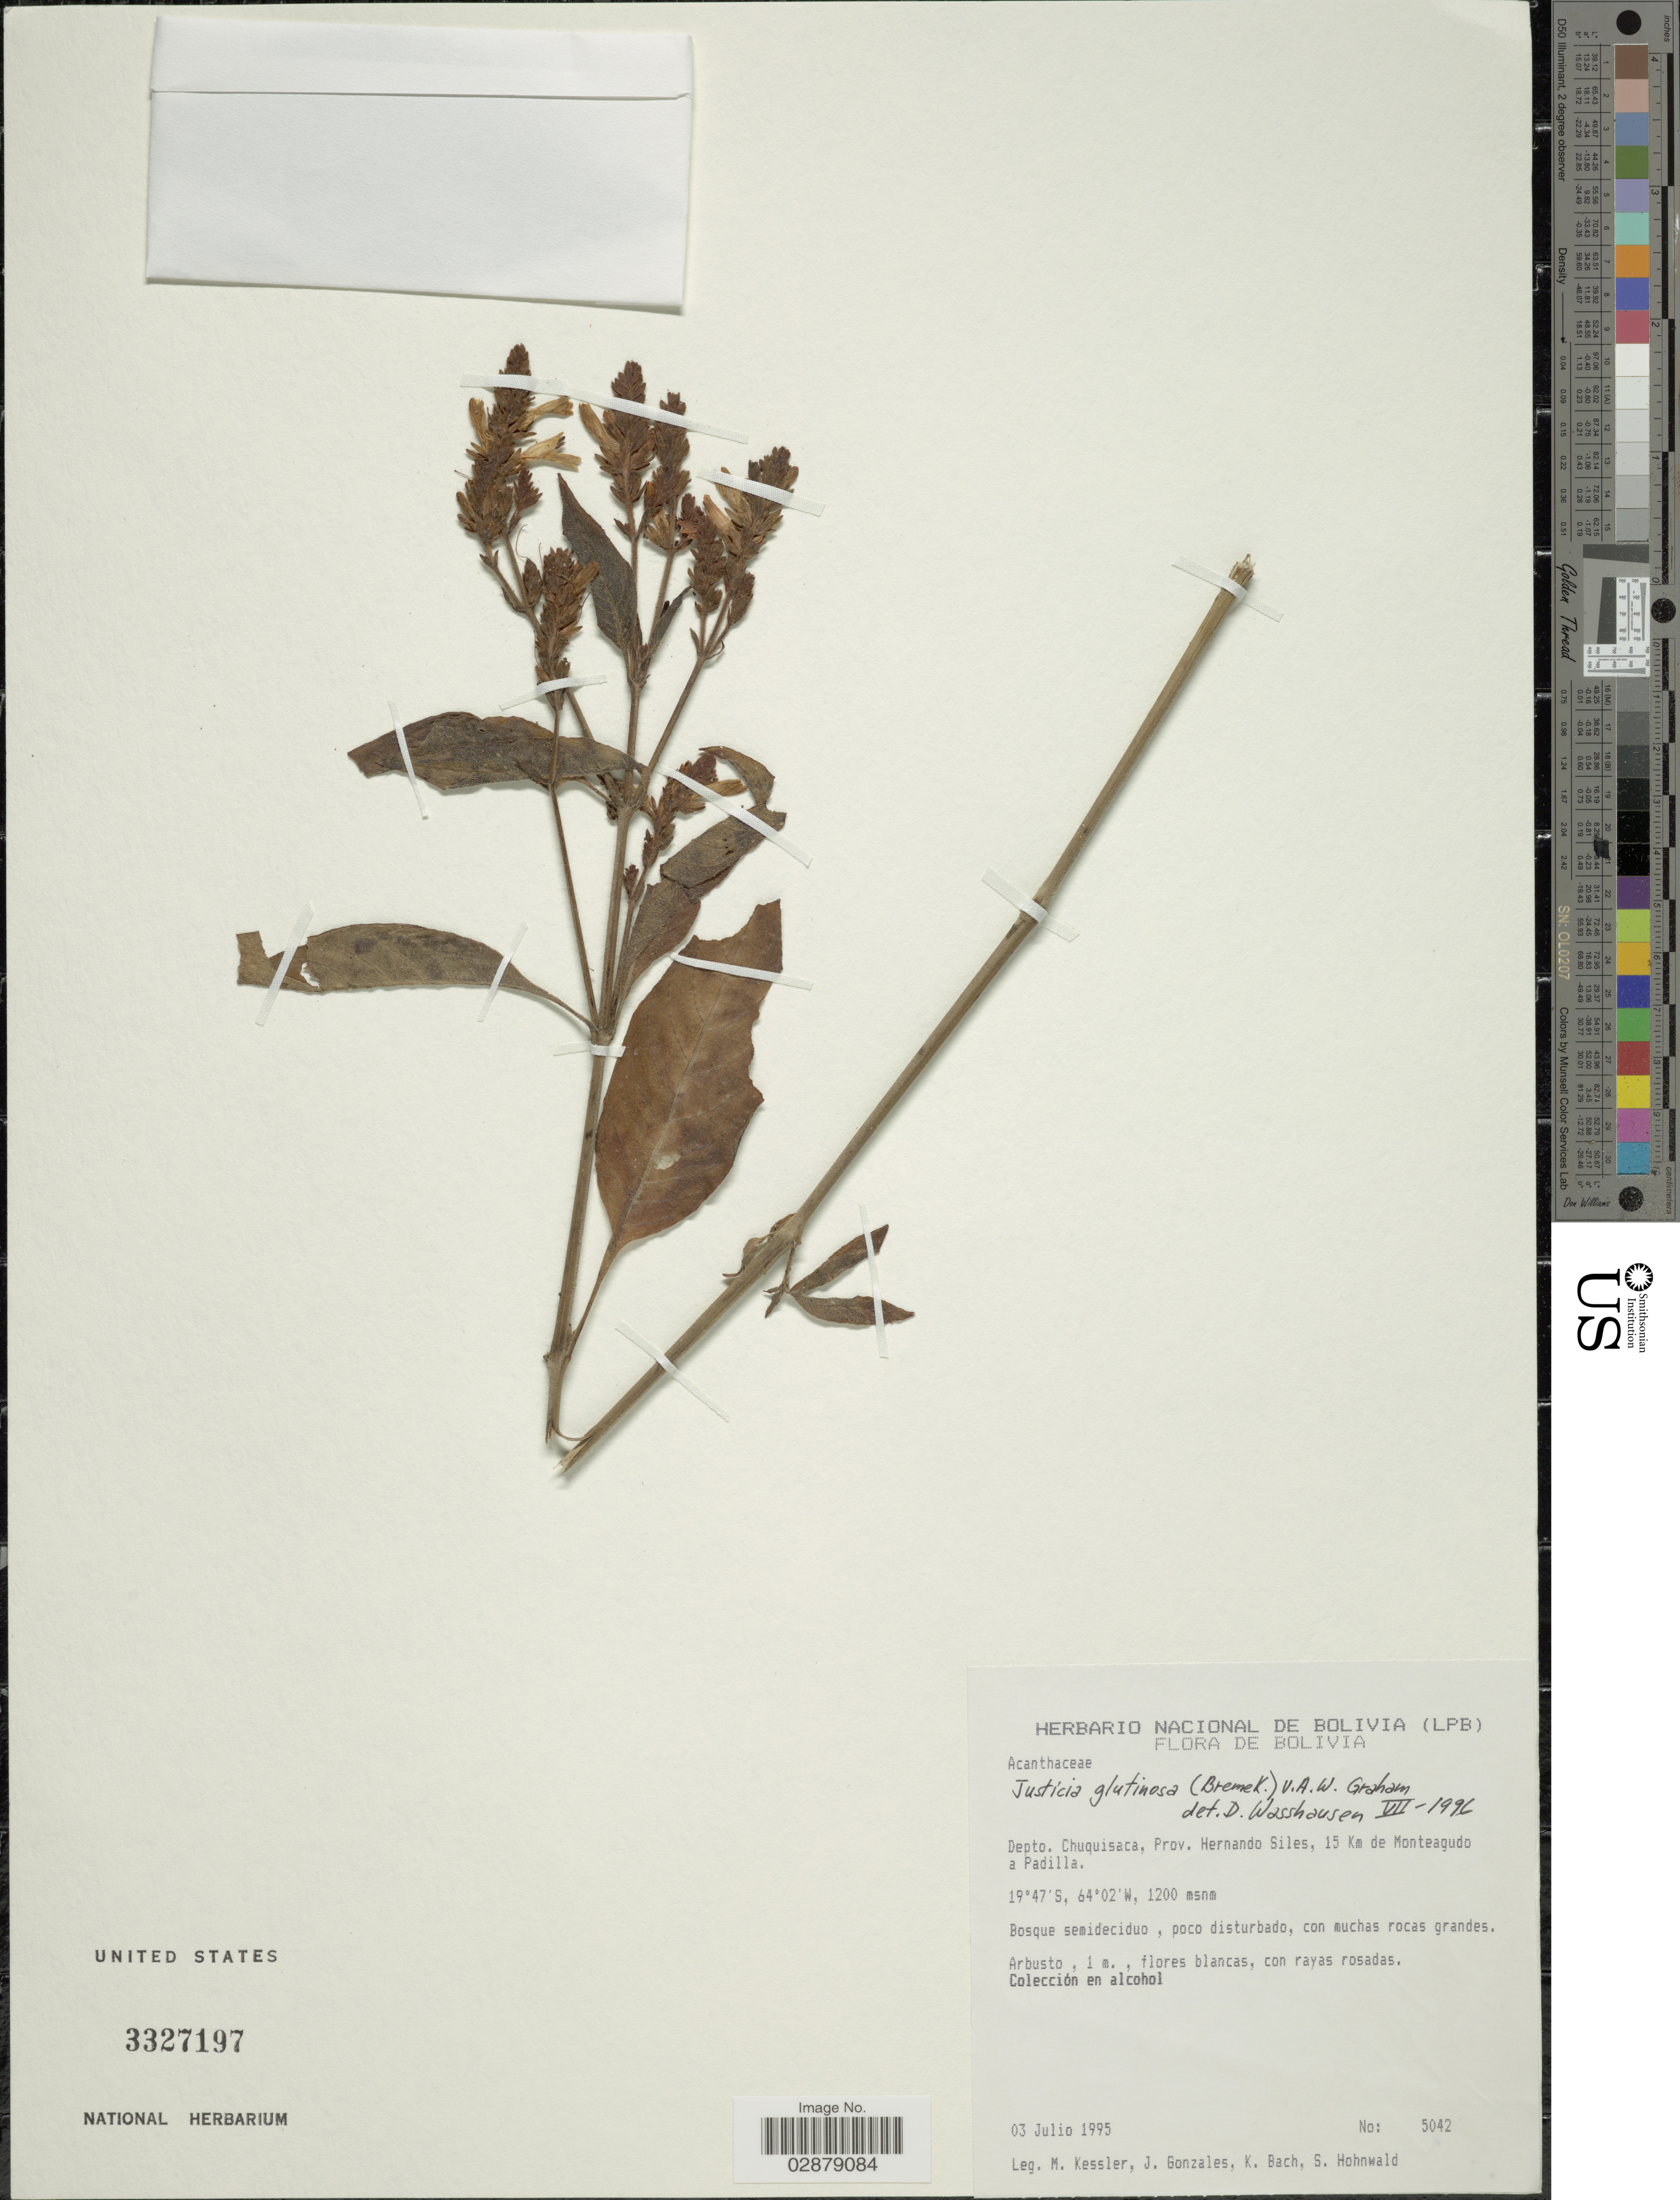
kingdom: Plantae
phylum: Tracheophyta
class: Magnoliopsida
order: Lamiales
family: Acanthaceae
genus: Justicia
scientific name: Justicia glutinosa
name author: (Bremek.) V.A.W. Graham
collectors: M. Kessler, J. Gonzales, K. Bach & S. Hohnwald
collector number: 5042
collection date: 1995-07-03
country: Bolivia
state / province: Chuquisaca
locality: Depto. Chuquisaca, Prov. Hernando Siles, 15 Km de Monteagudo a Padilla.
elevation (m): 1200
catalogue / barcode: US 3327197